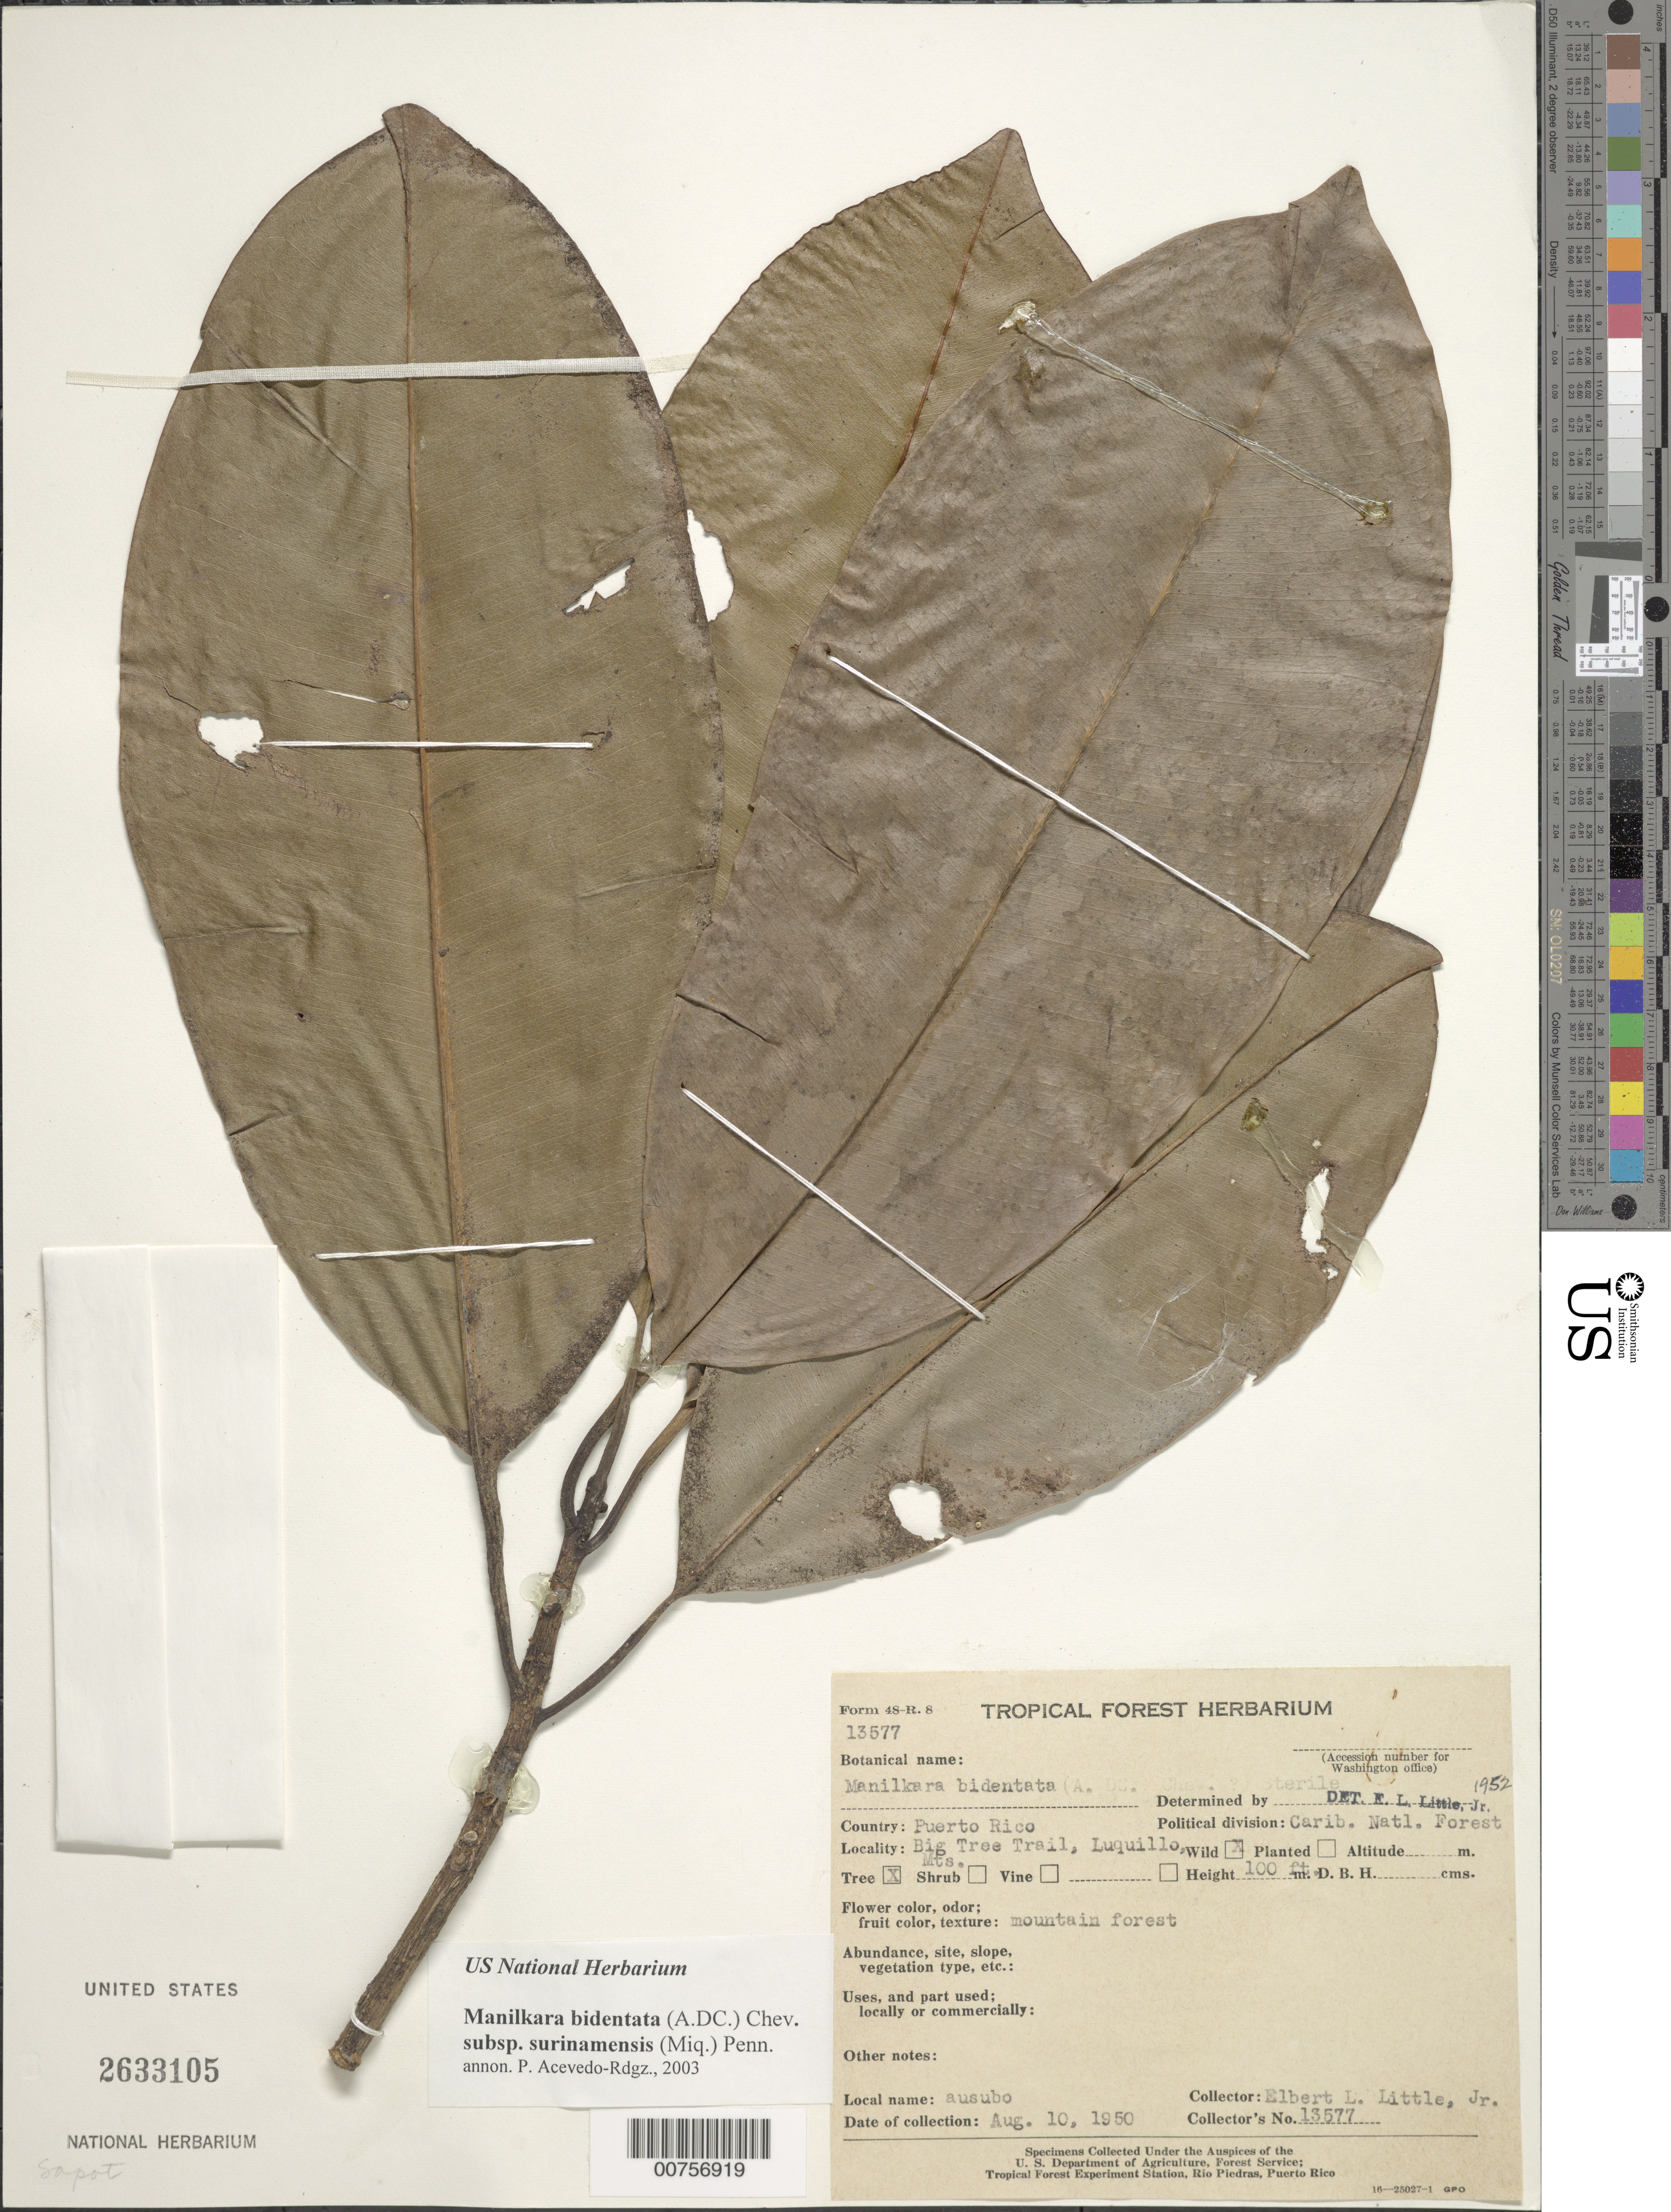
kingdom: Plantae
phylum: Tracheophyta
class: Magnoliopsida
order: Ericales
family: Sapotaceae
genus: Manilkara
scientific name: Manilkara bidentata subsp. surinamensis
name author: (Miq.) T.D. Penn.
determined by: Acevedo-Rodríguez, P., (BOT), Smithsonian Institution - National Museum of Natural History (UNITED STATES)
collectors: E. L. Little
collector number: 13577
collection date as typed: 10 Aug 1950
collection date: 1950-08-10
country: Puerto Rico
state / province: Luquillo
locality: Caribbean National Forest. Big Tree Trail, Luquillo Mts.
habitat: Mountain forest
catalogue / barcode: US 2633105